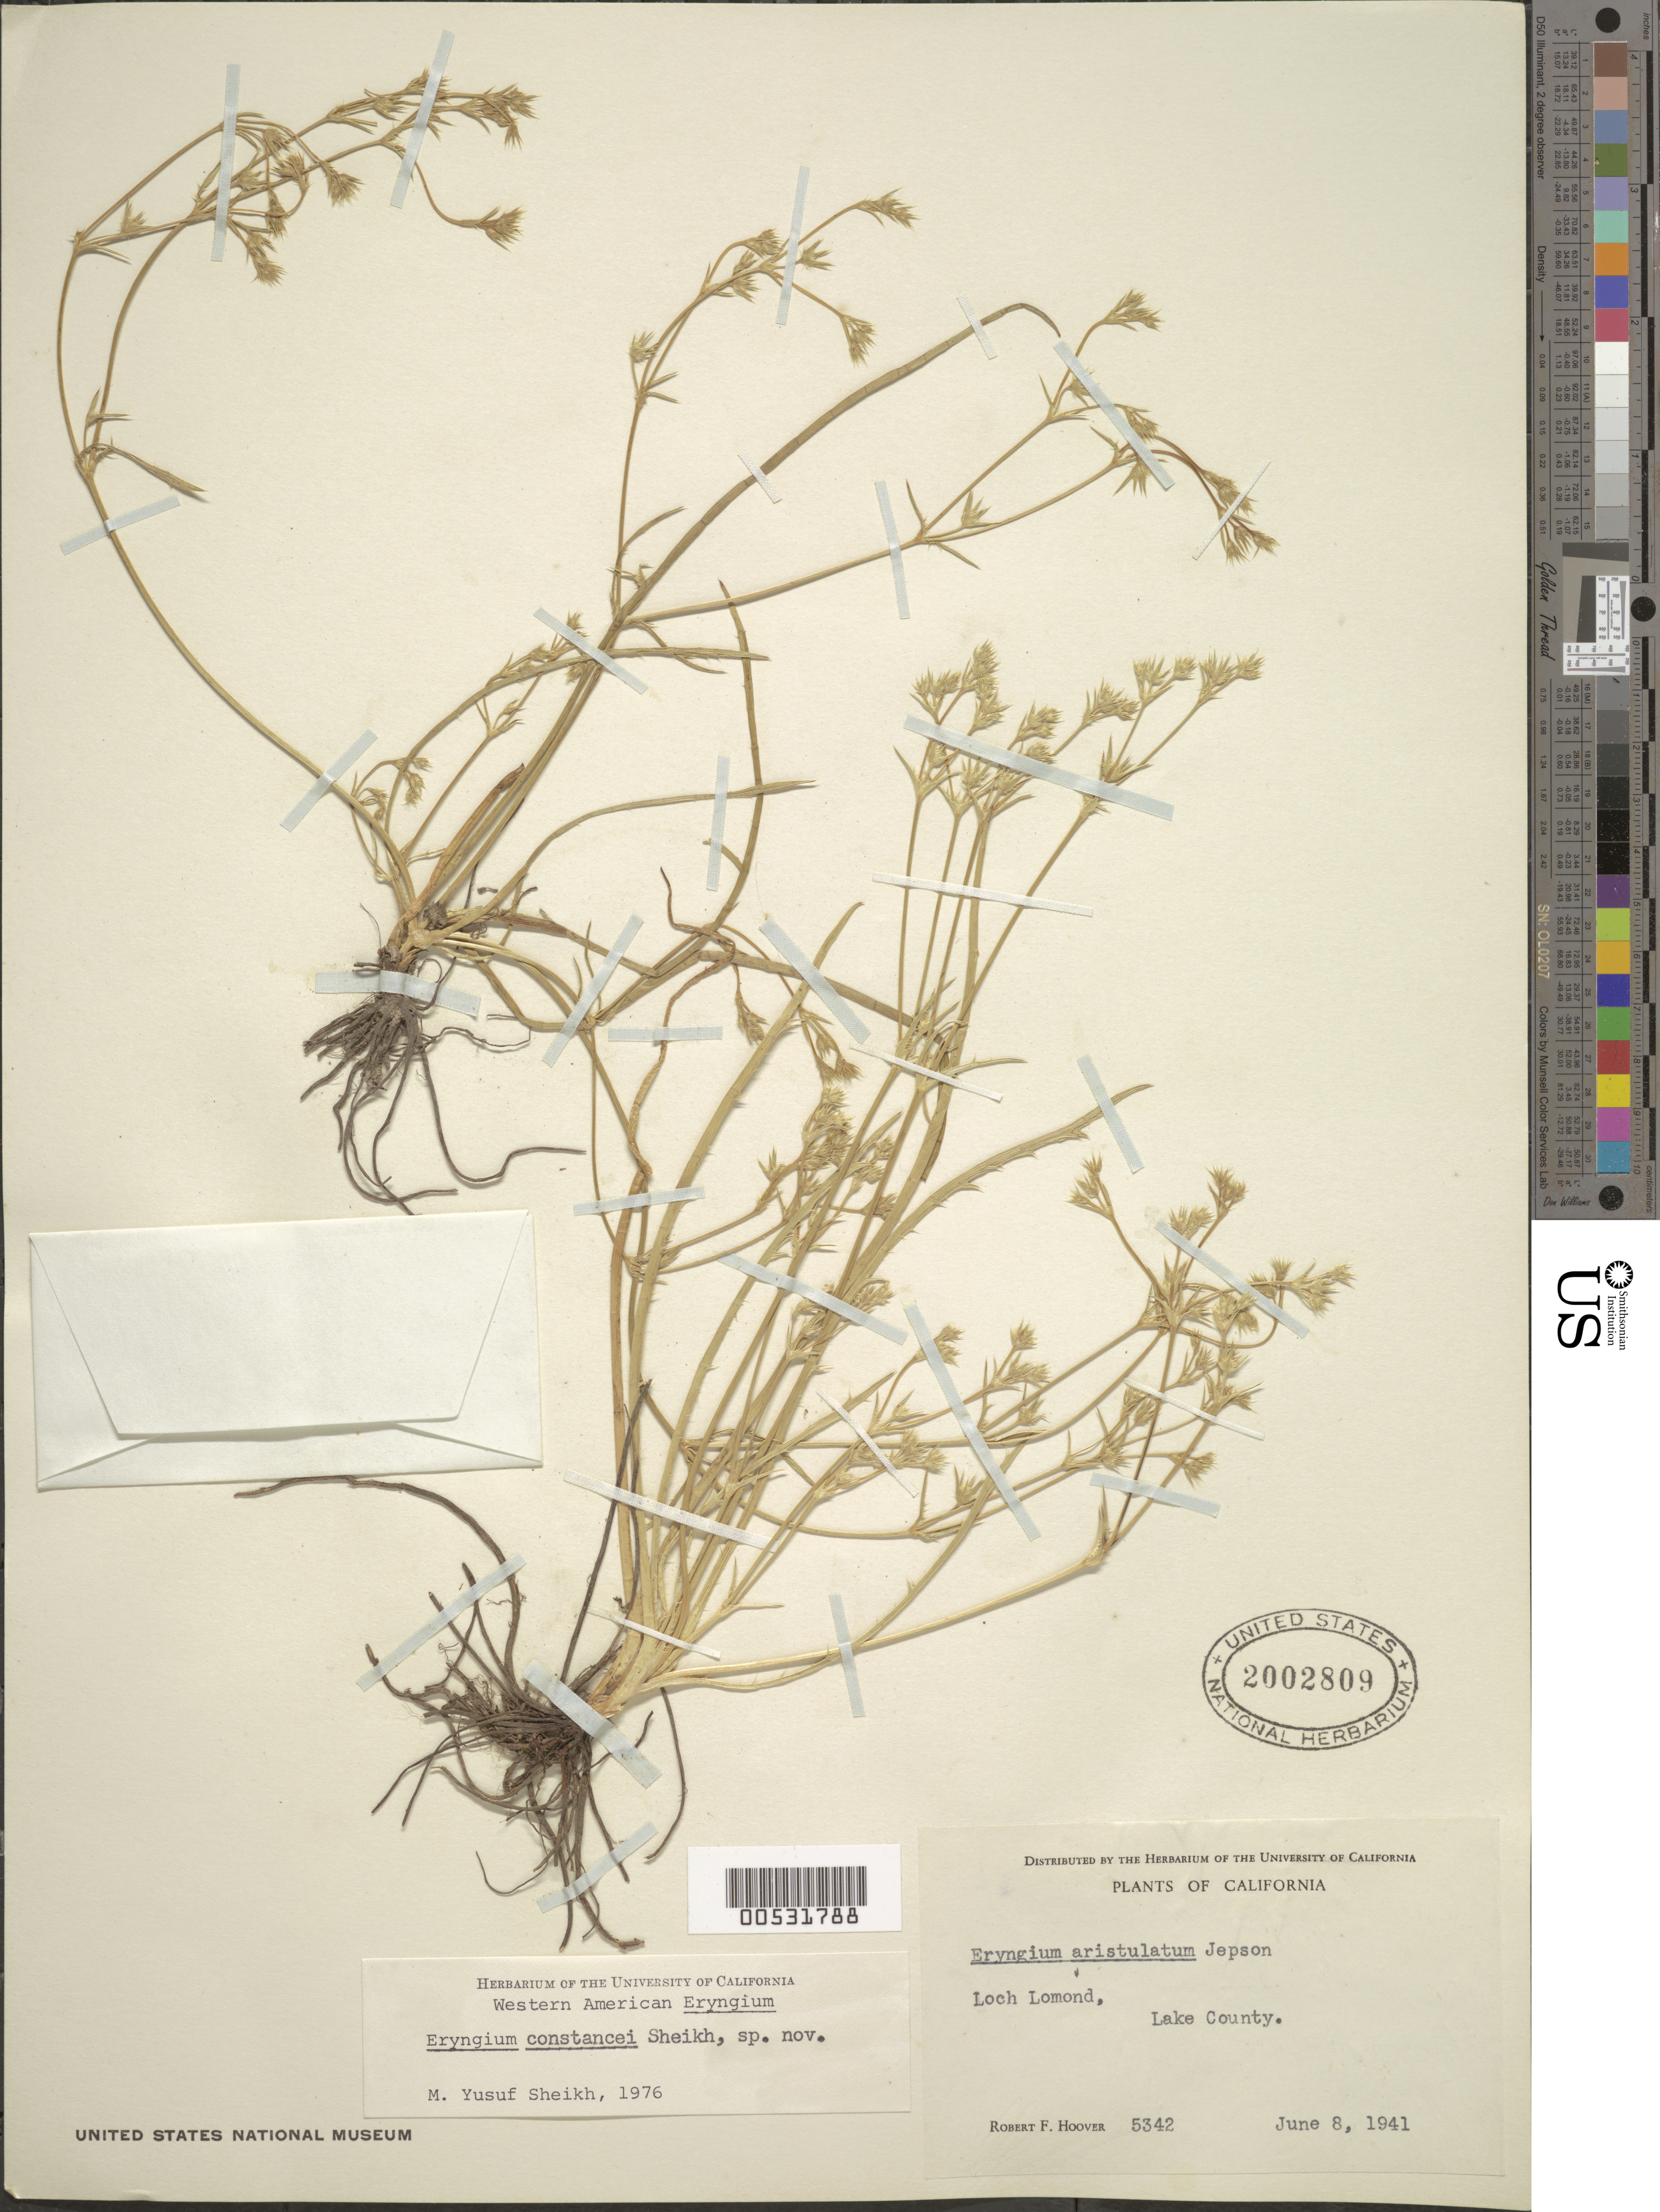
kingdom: Plantae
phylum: Tracheophyta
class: Magnoliopsida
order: Apiales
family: Apiaceae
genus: Eryngium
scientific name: Eryngium constancei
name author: M.Y. Sheikh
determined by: Sheikh, M. Y.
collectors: R. F. Hoover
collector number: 5342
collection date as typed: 08 Jun 1941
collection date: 1941-06-08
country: United States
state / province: California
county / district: Lake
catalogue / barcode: US 2002809